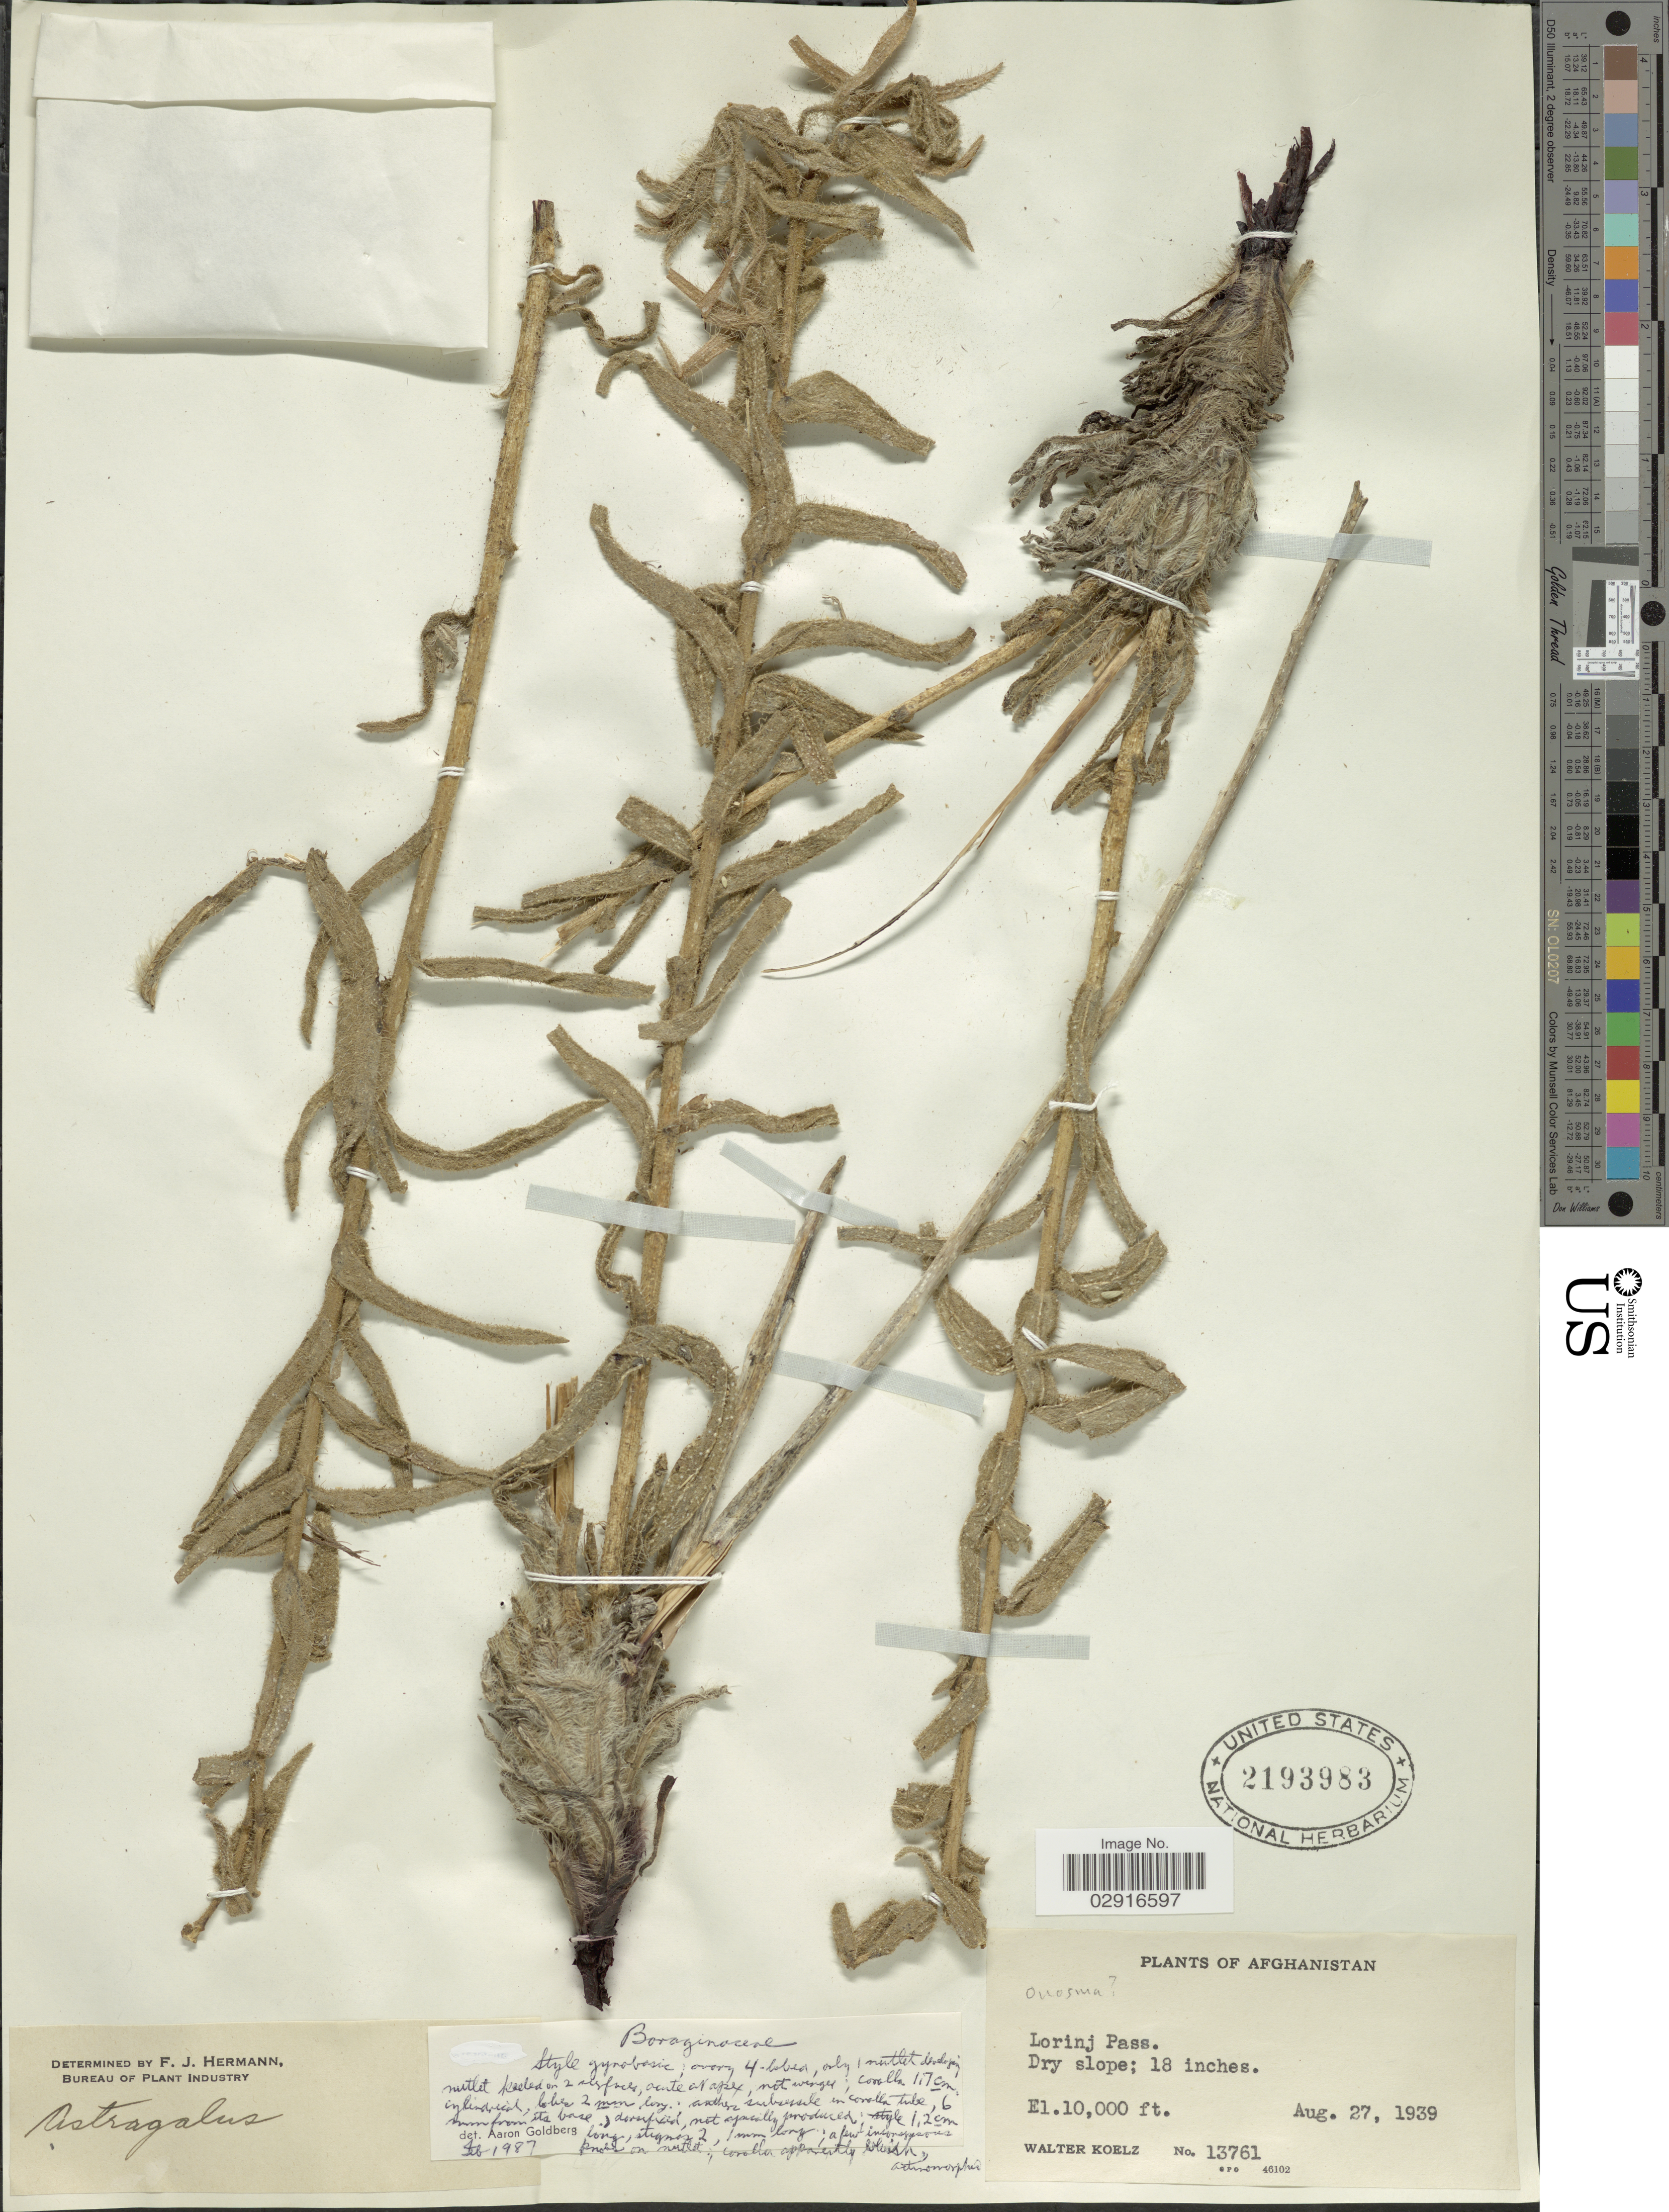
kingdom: Plantae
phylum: Tracheophyta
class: Magnoliopsida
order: Boraginales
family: Boraginaceae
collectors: W. N. Koelz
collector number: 13761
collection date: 1939-08-27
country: Afghanistan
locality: Lorinj Pass.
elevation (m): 3048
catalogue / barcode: US 2193983